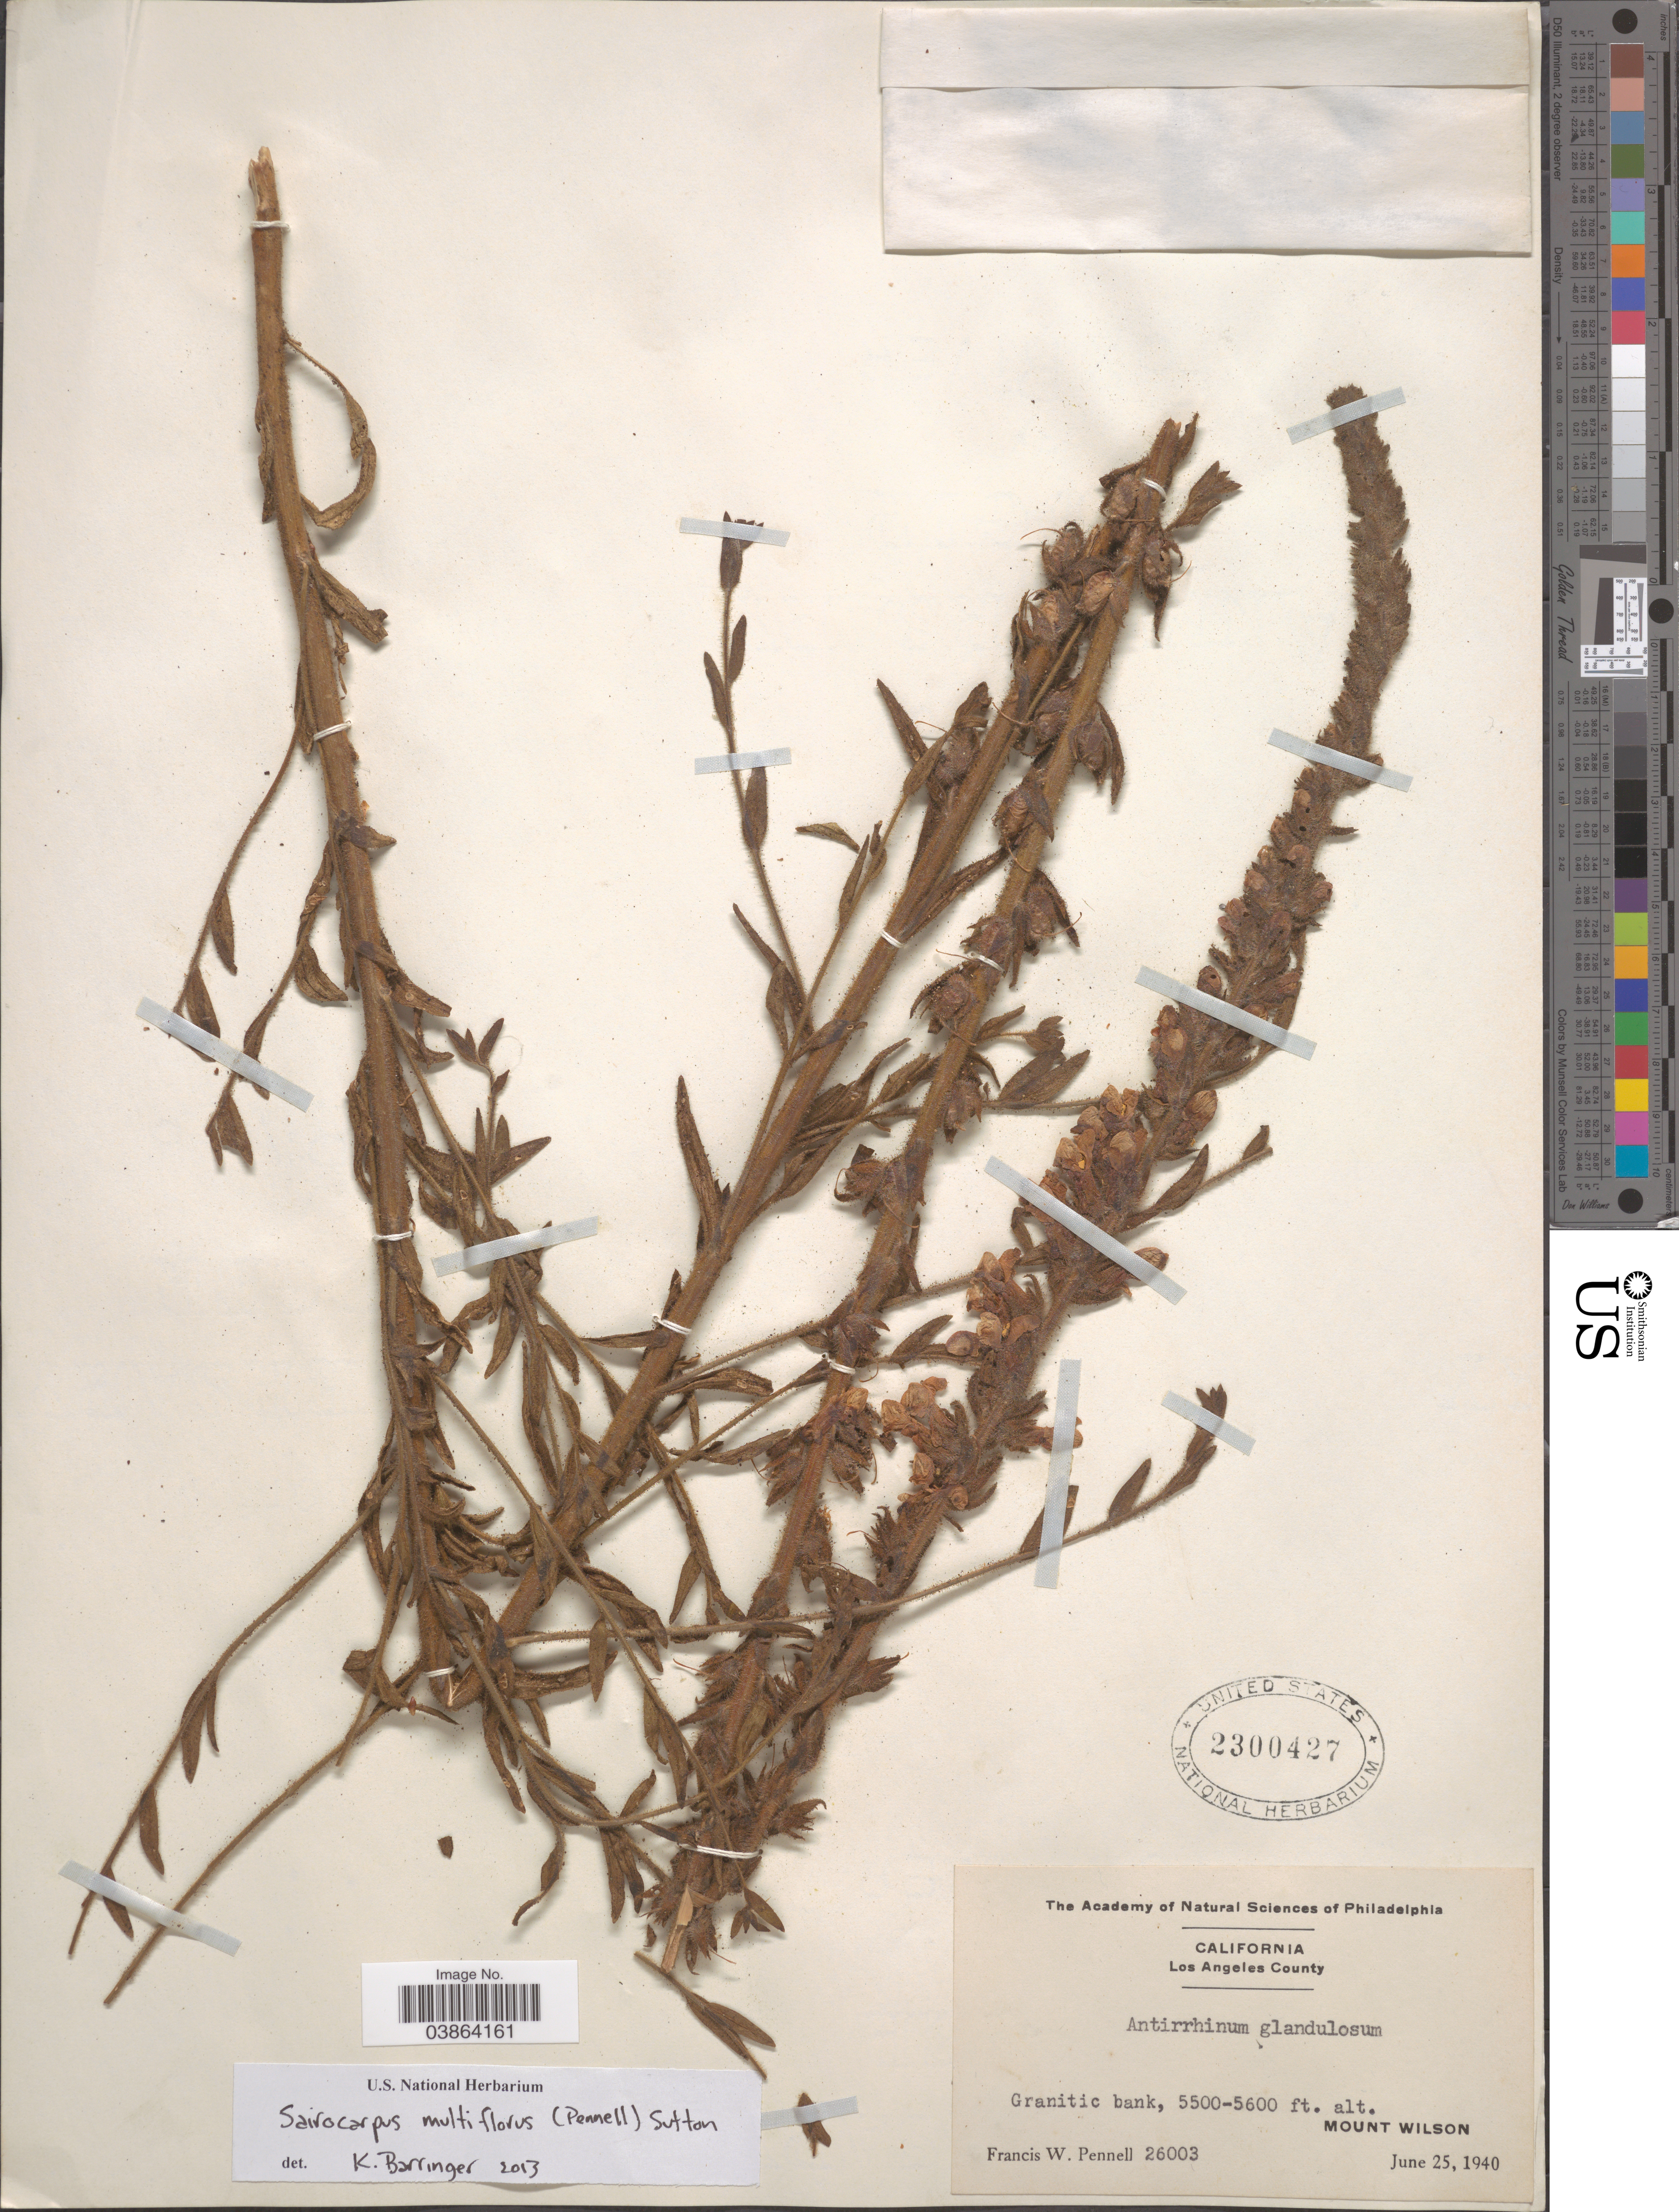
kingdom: Plantae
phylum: Tracheophyta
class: Magnoliopsida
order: Lamiales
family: Plantaginaceae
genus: Sairocarpus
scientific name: Sairocarpus multiflorus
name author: (Pennell) D.A. Sutton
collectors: F. W. Pennell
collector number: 26003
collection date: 1940-06-25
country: United States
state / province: California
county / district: Los Angeles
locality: Los Angeles County. Mount Wilson.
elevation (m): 1676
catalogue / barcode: US 2300427